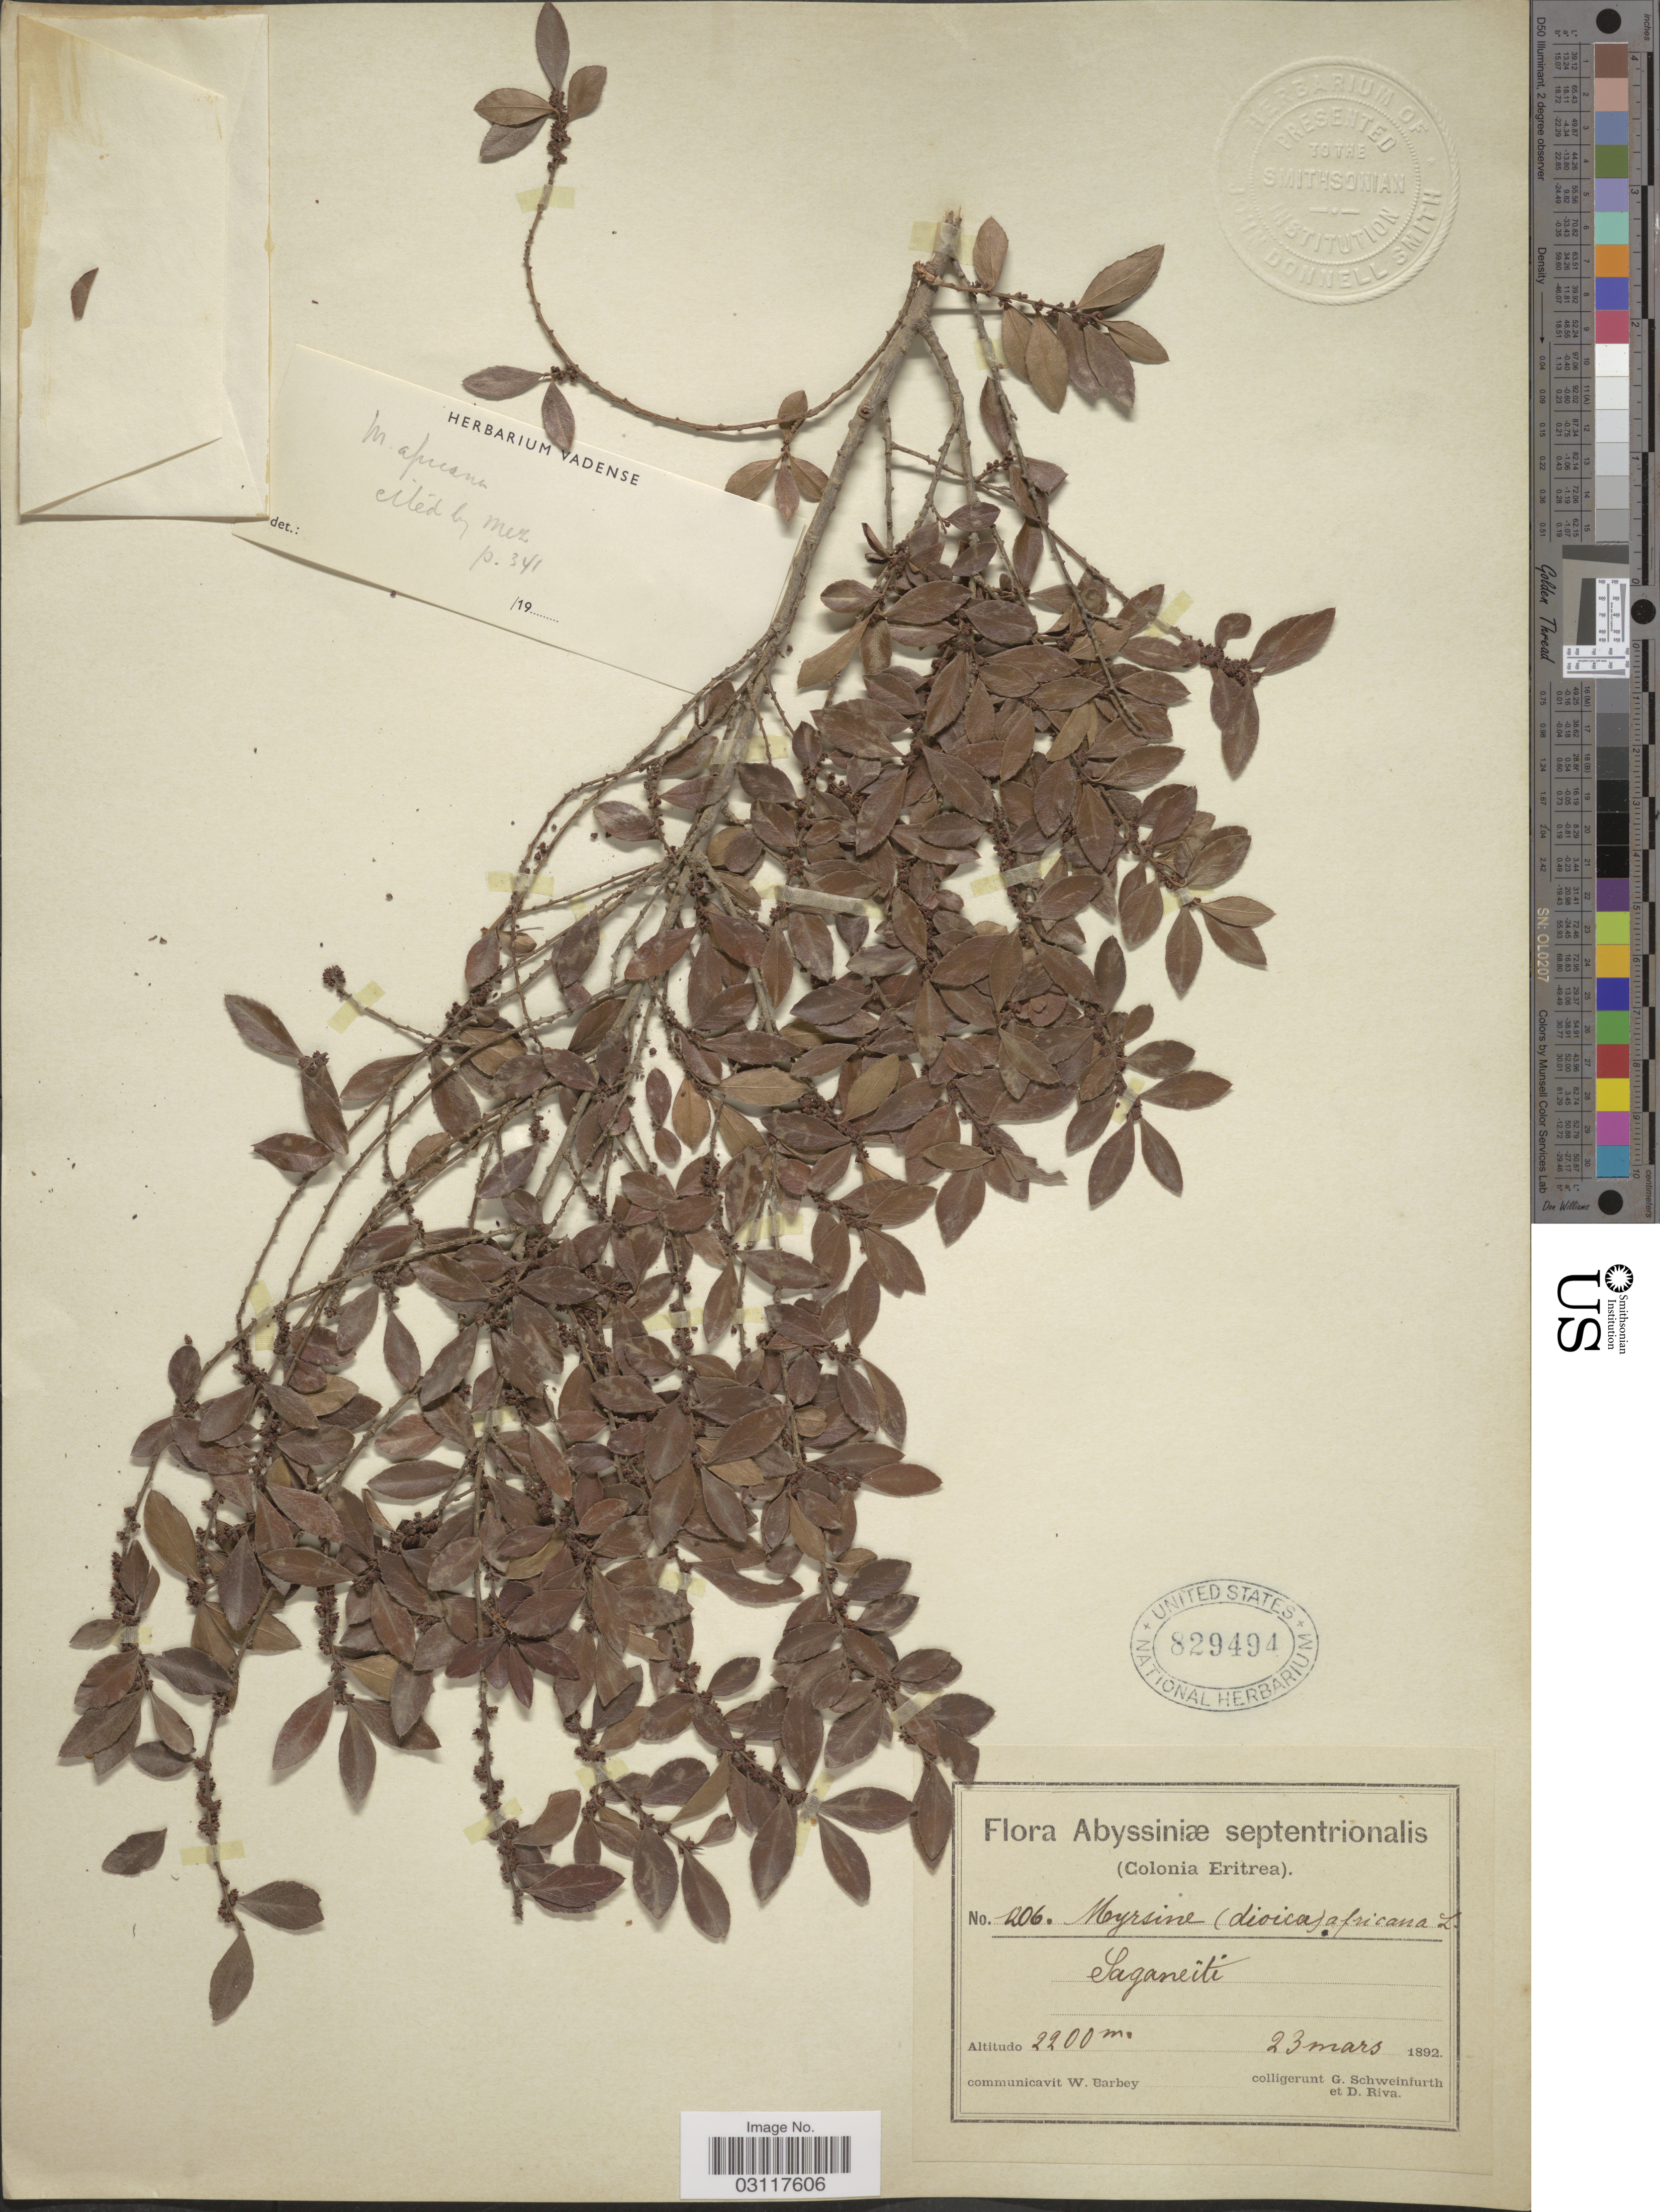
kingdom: Plantae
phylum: Tracheophyta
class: Magnoliopsida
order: Ericales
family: Primulaceae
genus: Myrsine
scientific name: Myrsine africana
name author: L.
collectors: G. A. Schweinfurth (herbarium)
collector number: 1206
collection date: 1892-03-23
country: Eritrea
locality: Abyssiniæ septentrionales, Saganeiti.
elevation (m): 2200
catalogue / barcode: US 829494